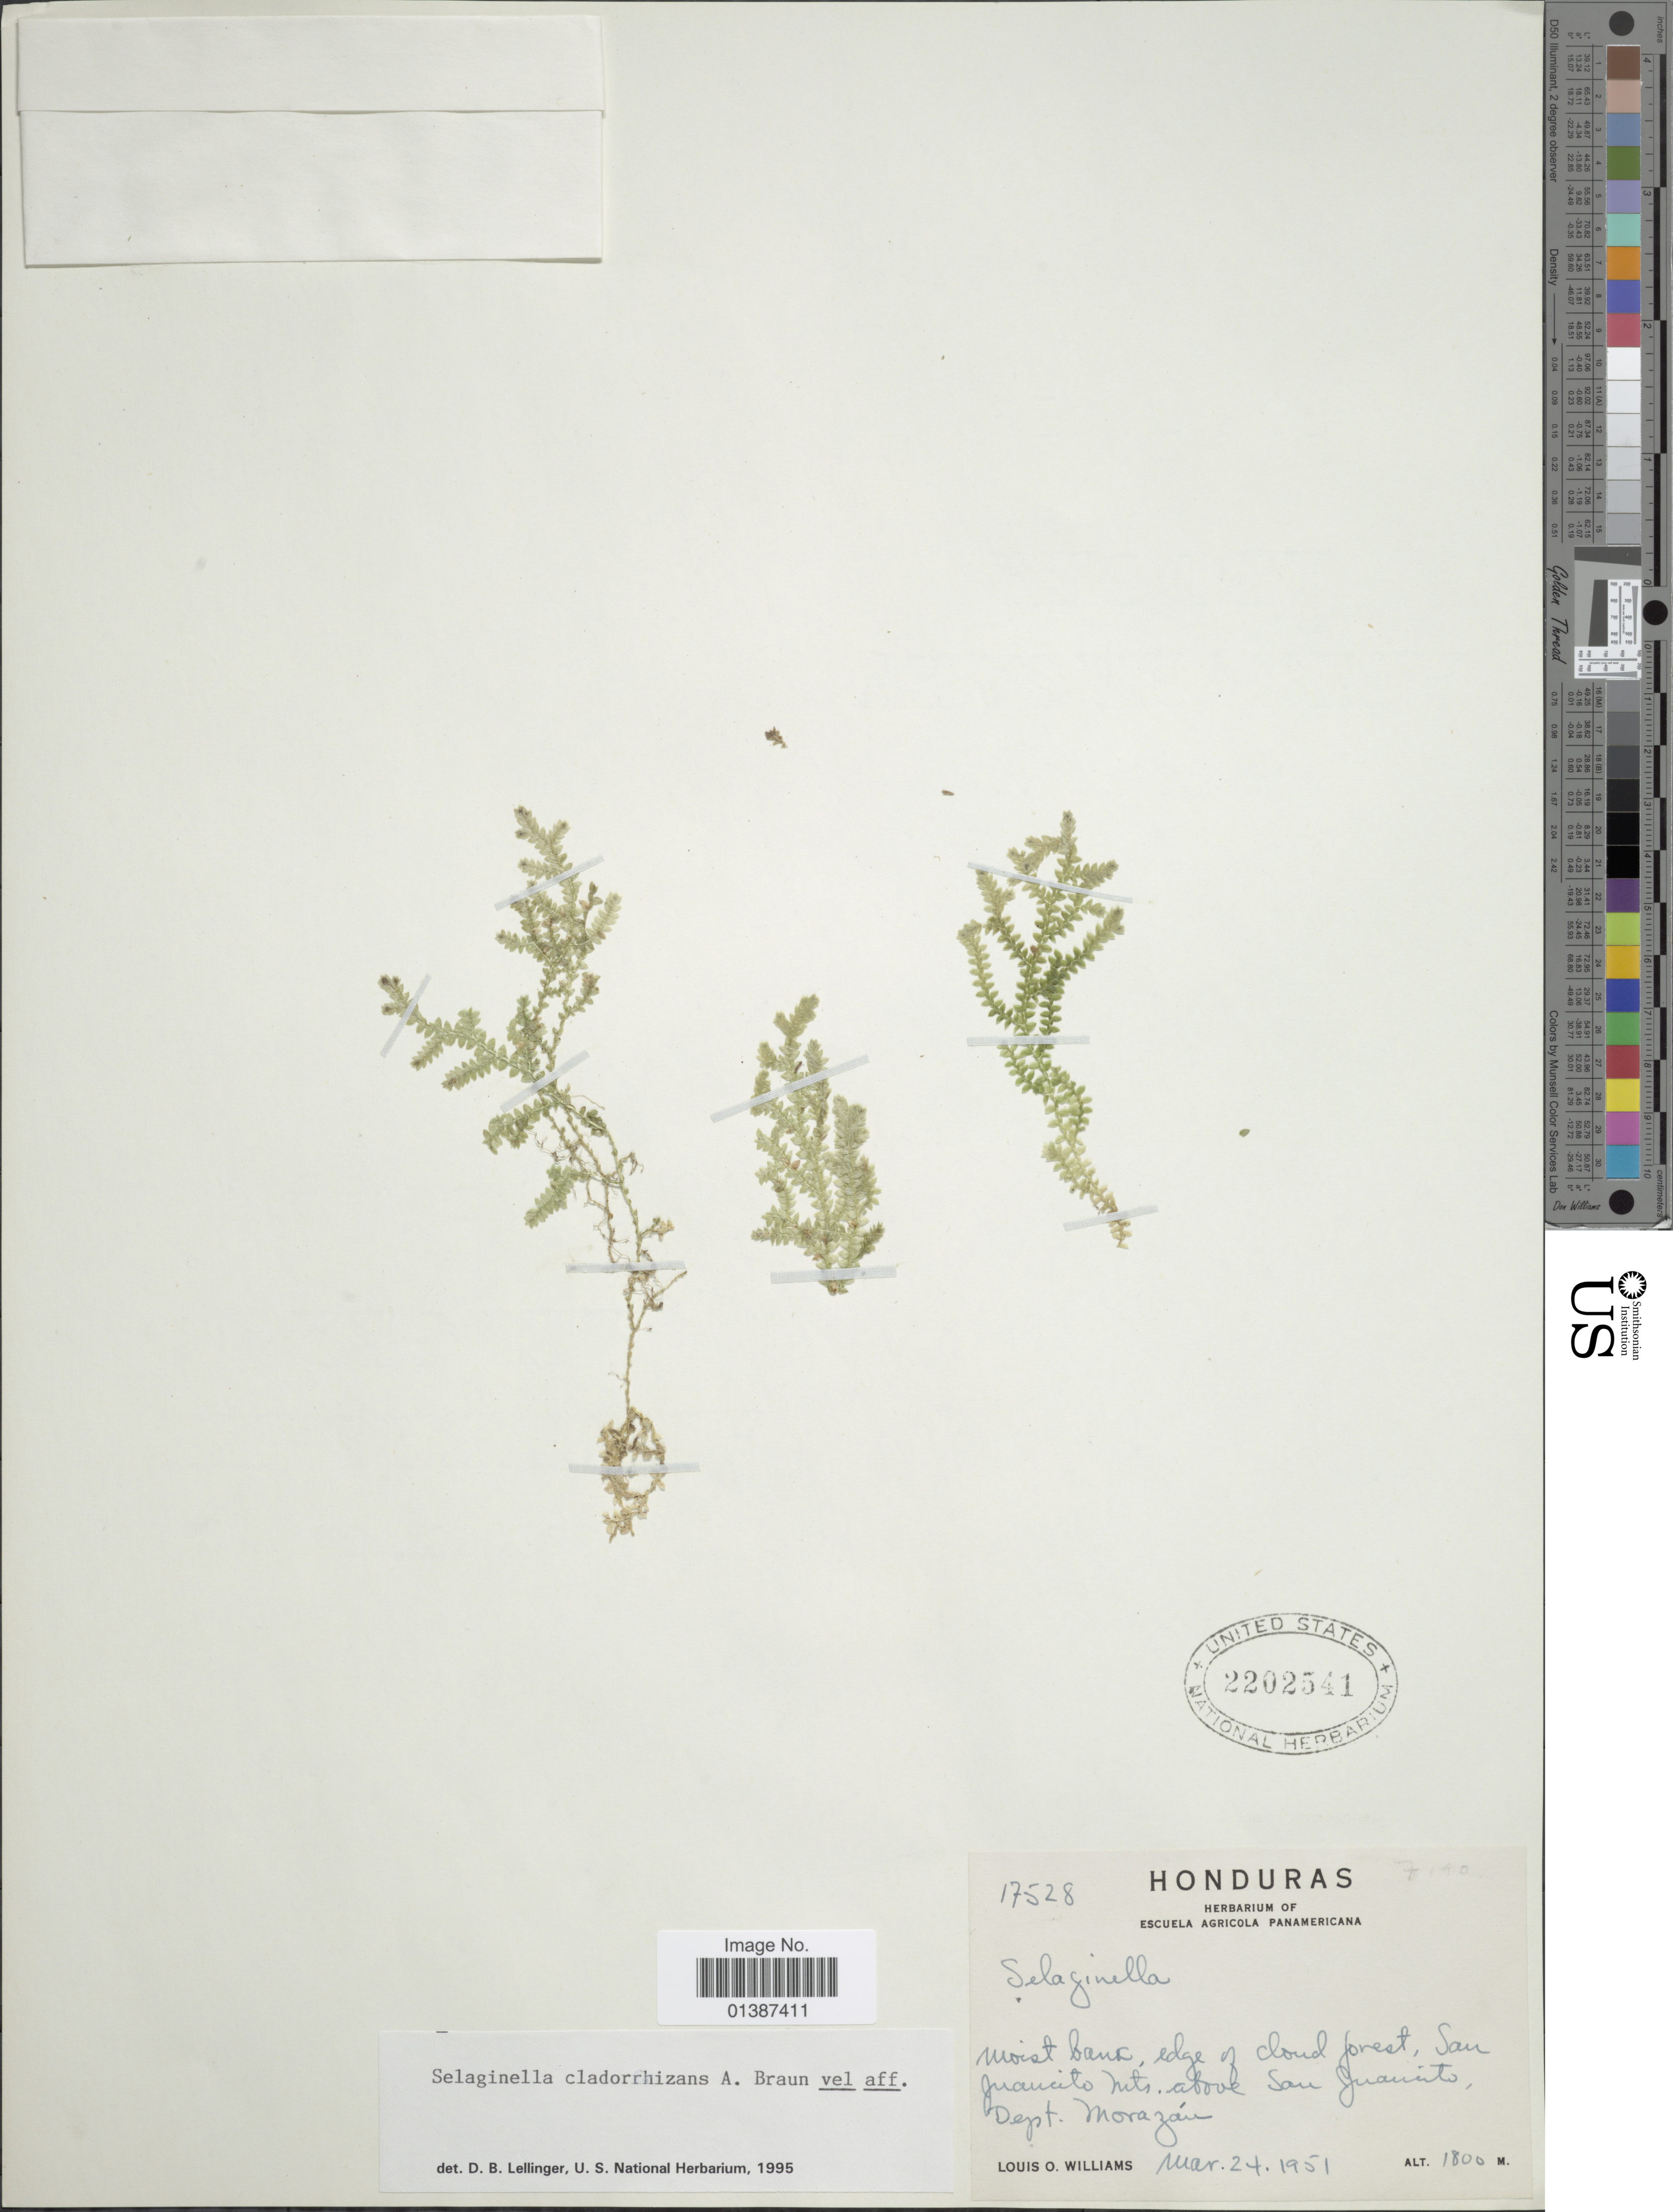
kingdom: Plantae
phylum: Tracheophyta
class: Lycopodiopsida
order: Selaginellales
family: Selaginellaceae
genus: Selaginella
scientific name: Selaginella cladorrhizans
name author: A. Br.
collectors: L. O. Williams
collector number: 17528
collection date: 1951-03-24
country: Honduras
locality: San Juancito Mts above San Juancito, Dept Morazán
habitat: Moist bank, edge of cloud forest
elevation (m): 1800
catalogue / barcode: US 2202541